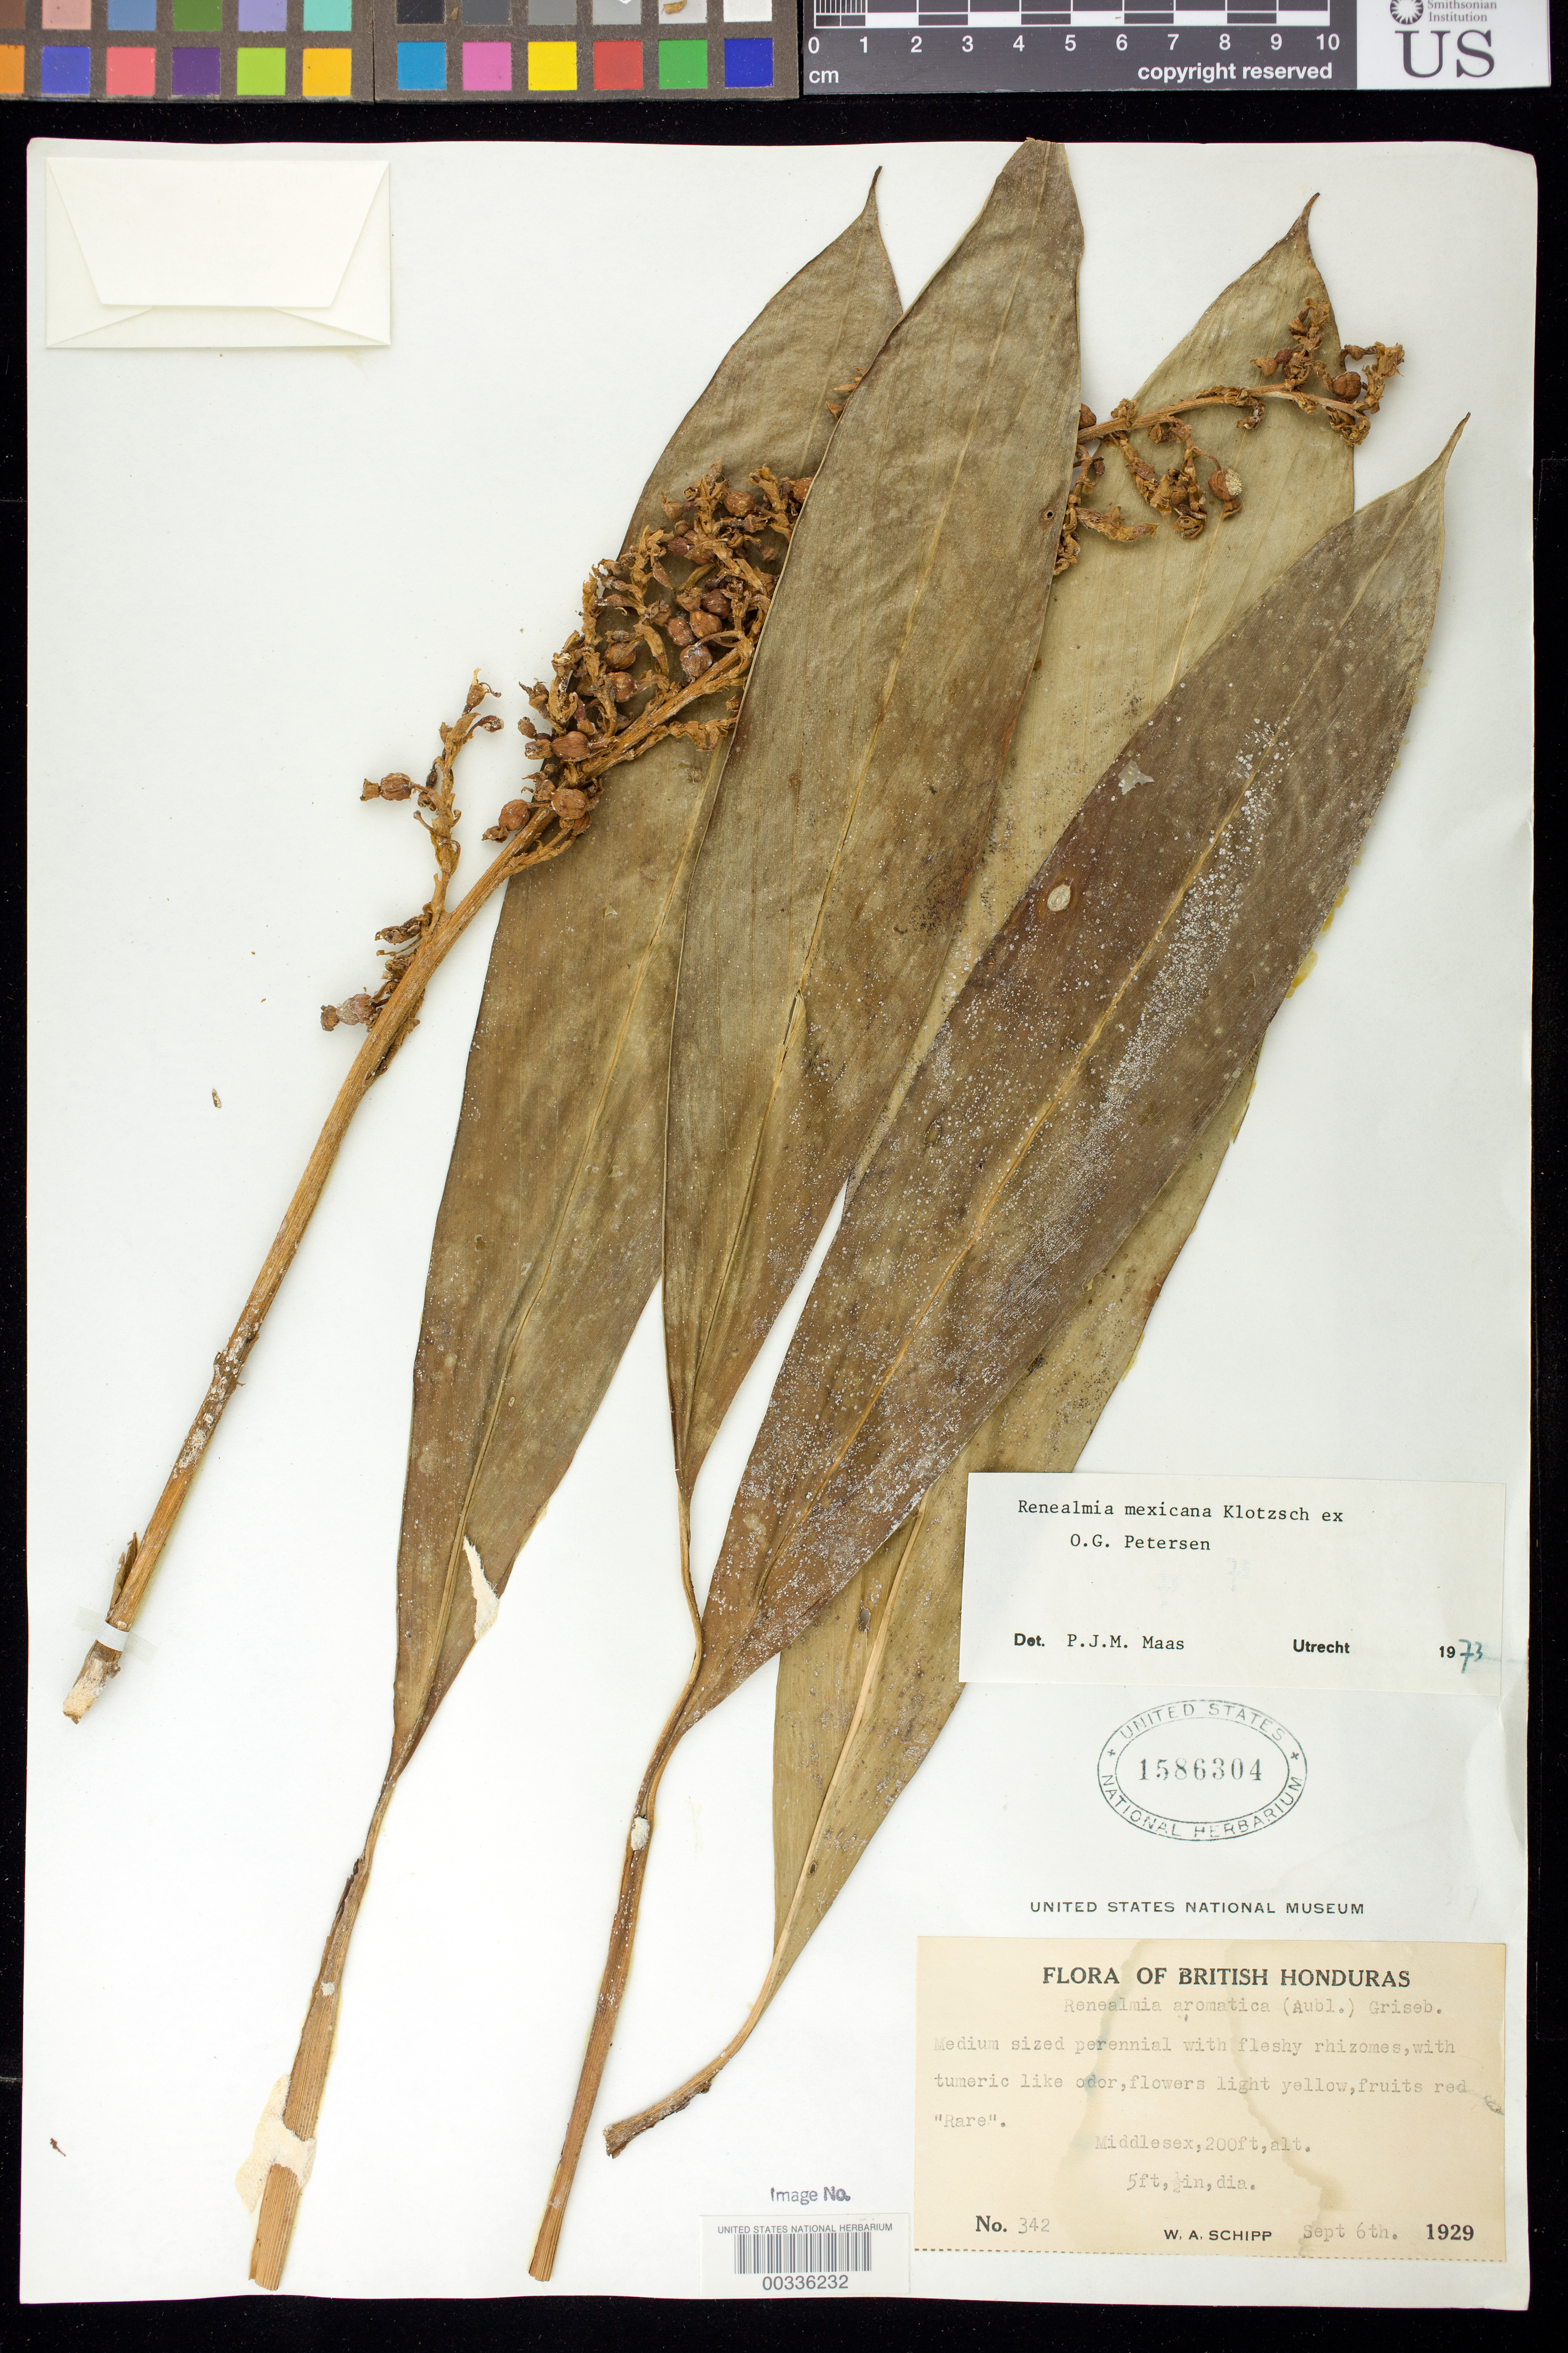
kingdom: Plantae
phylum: Tracheophyta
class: Liliopsida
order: Zingiberales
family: Zingiberaceae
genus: Renealmia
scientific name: Renealmia mexicana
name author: Klotzsch ex Petersen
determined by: Maas, Paul J. M.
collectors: W. Schipp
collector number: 342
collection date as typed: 06 Sep 1929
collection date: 1929-09-06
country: Belize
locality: Middlesex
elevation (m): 61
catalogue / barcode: US 1586304